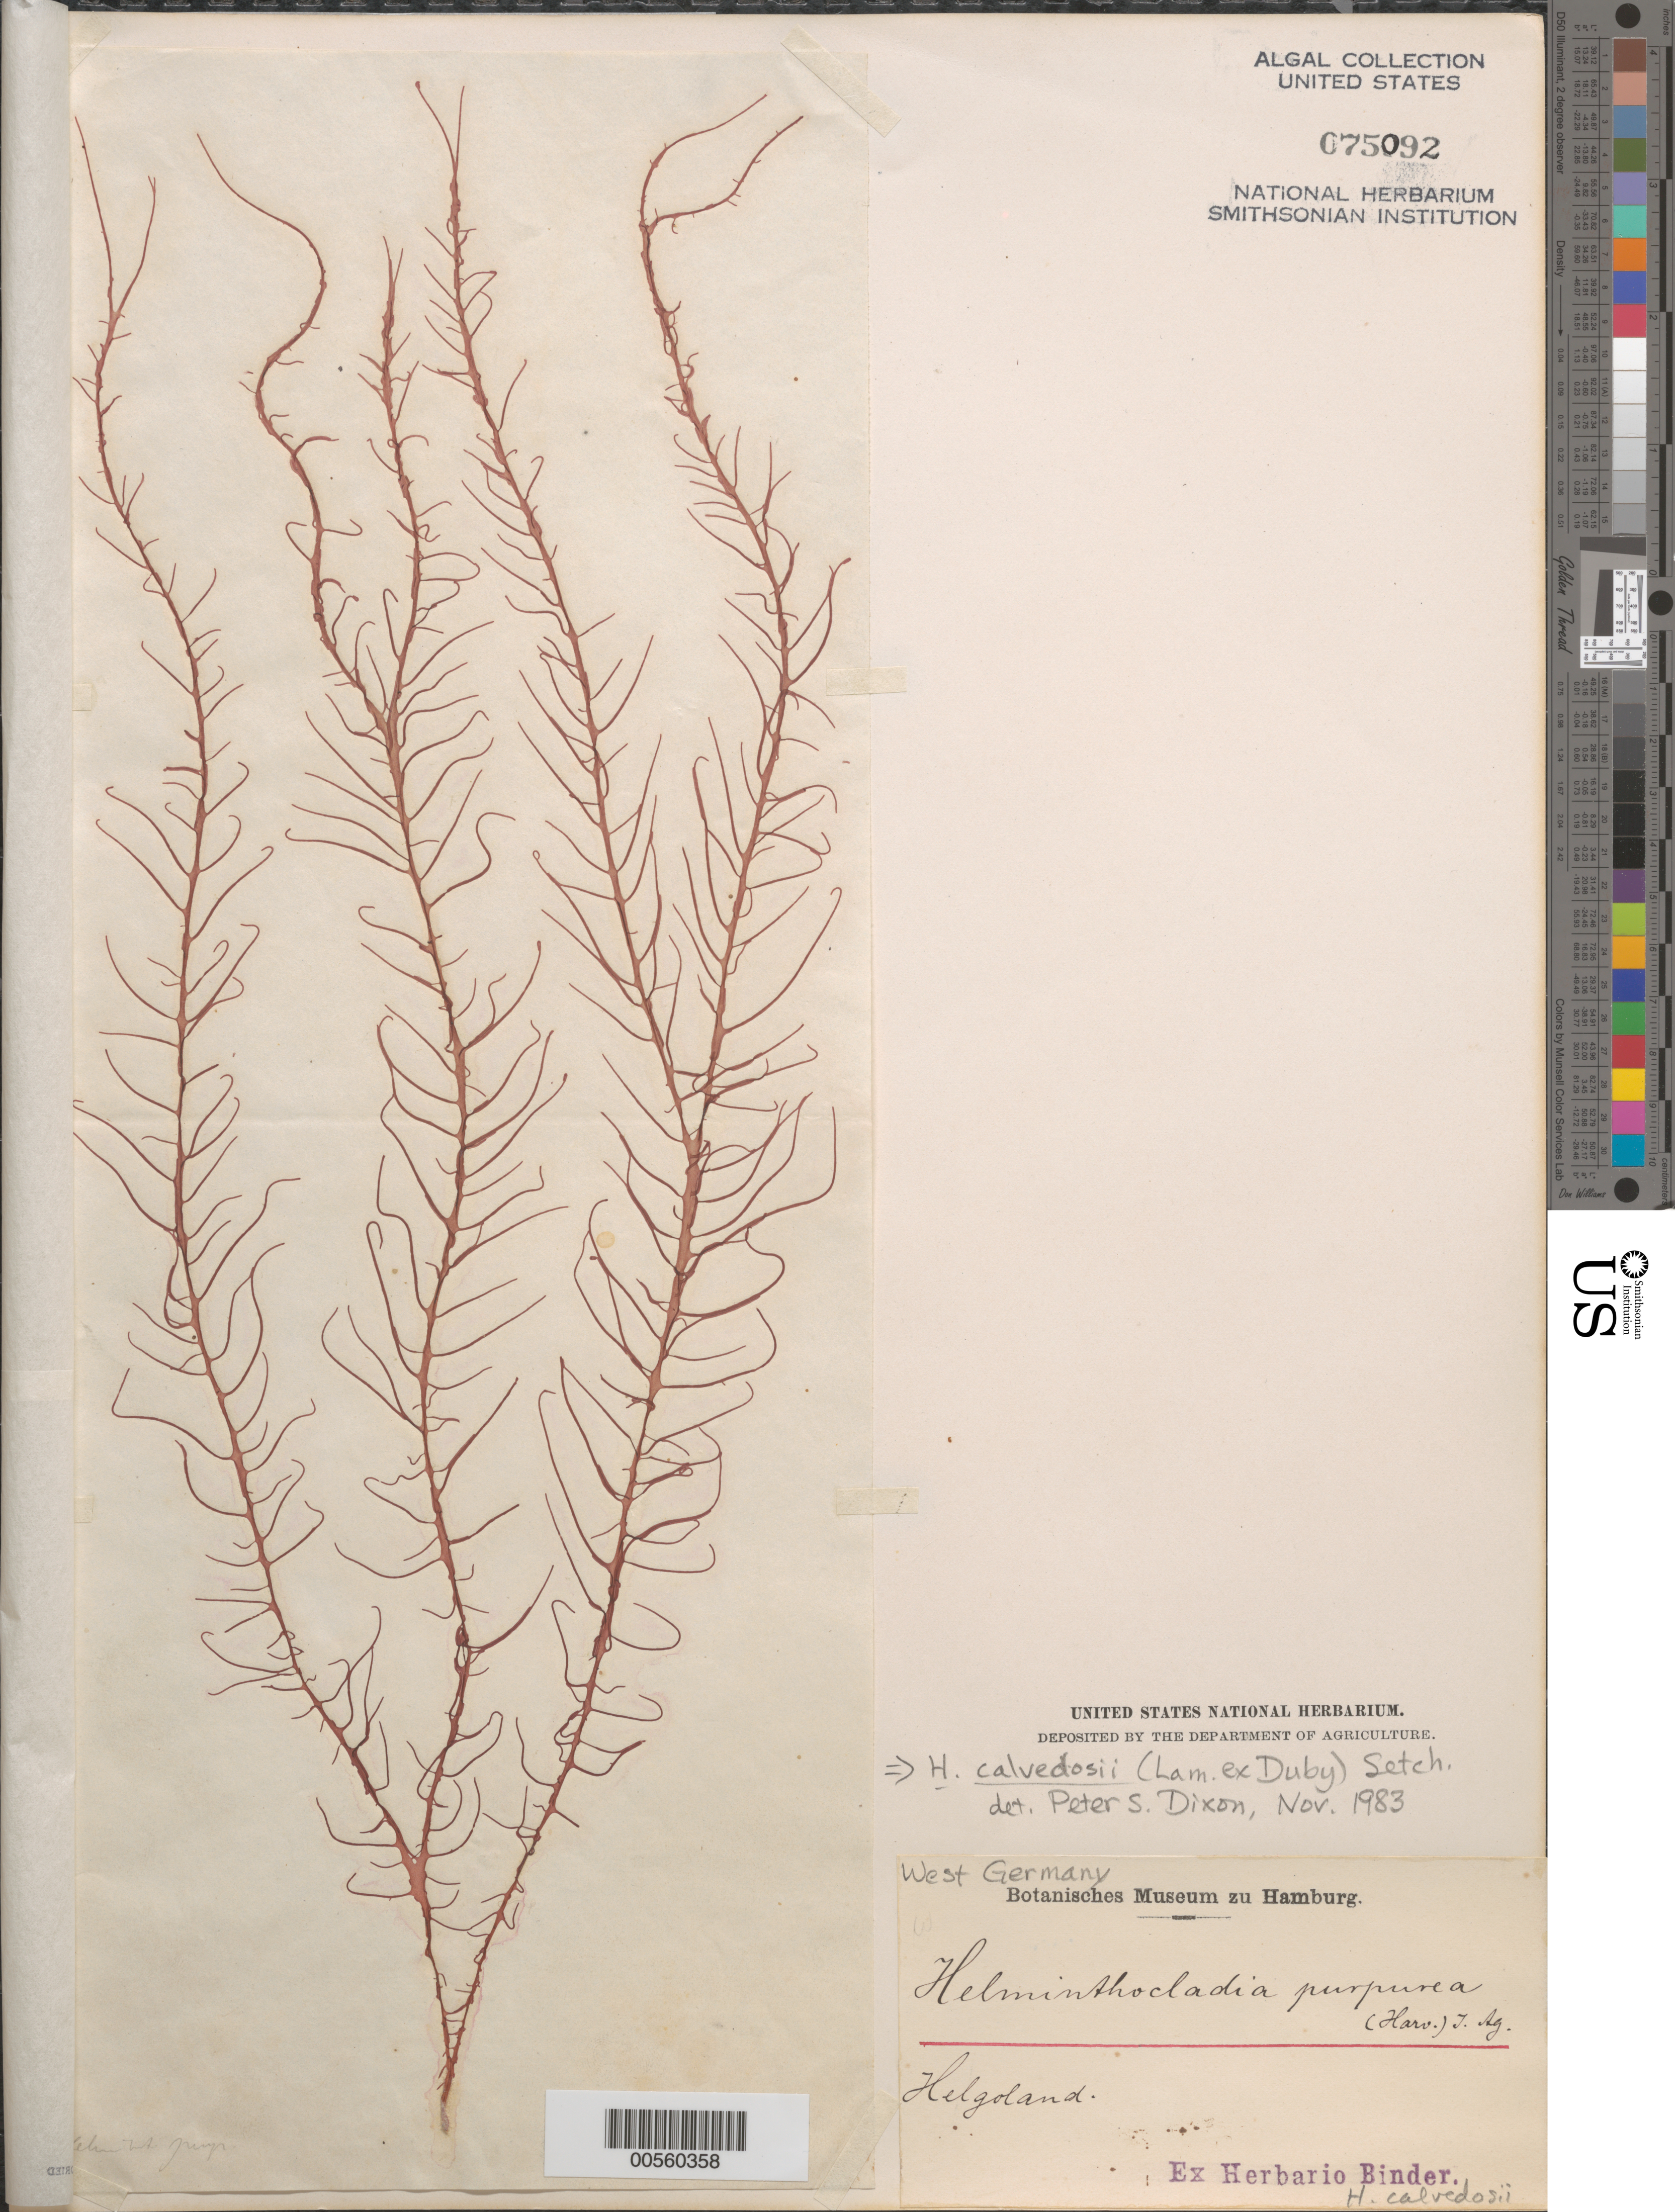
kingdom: Plantae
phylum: Rhodophyta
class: Florideophyceae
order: Nemaliales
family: Liagoraceae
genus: Helminthocladia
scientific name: Helminthocladia calvadosii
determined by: Dixon, P. S.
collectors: F. Binder (herbarium)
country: Germany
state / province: Schleswig-Holstein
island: Helgoland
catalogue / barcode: US 75092